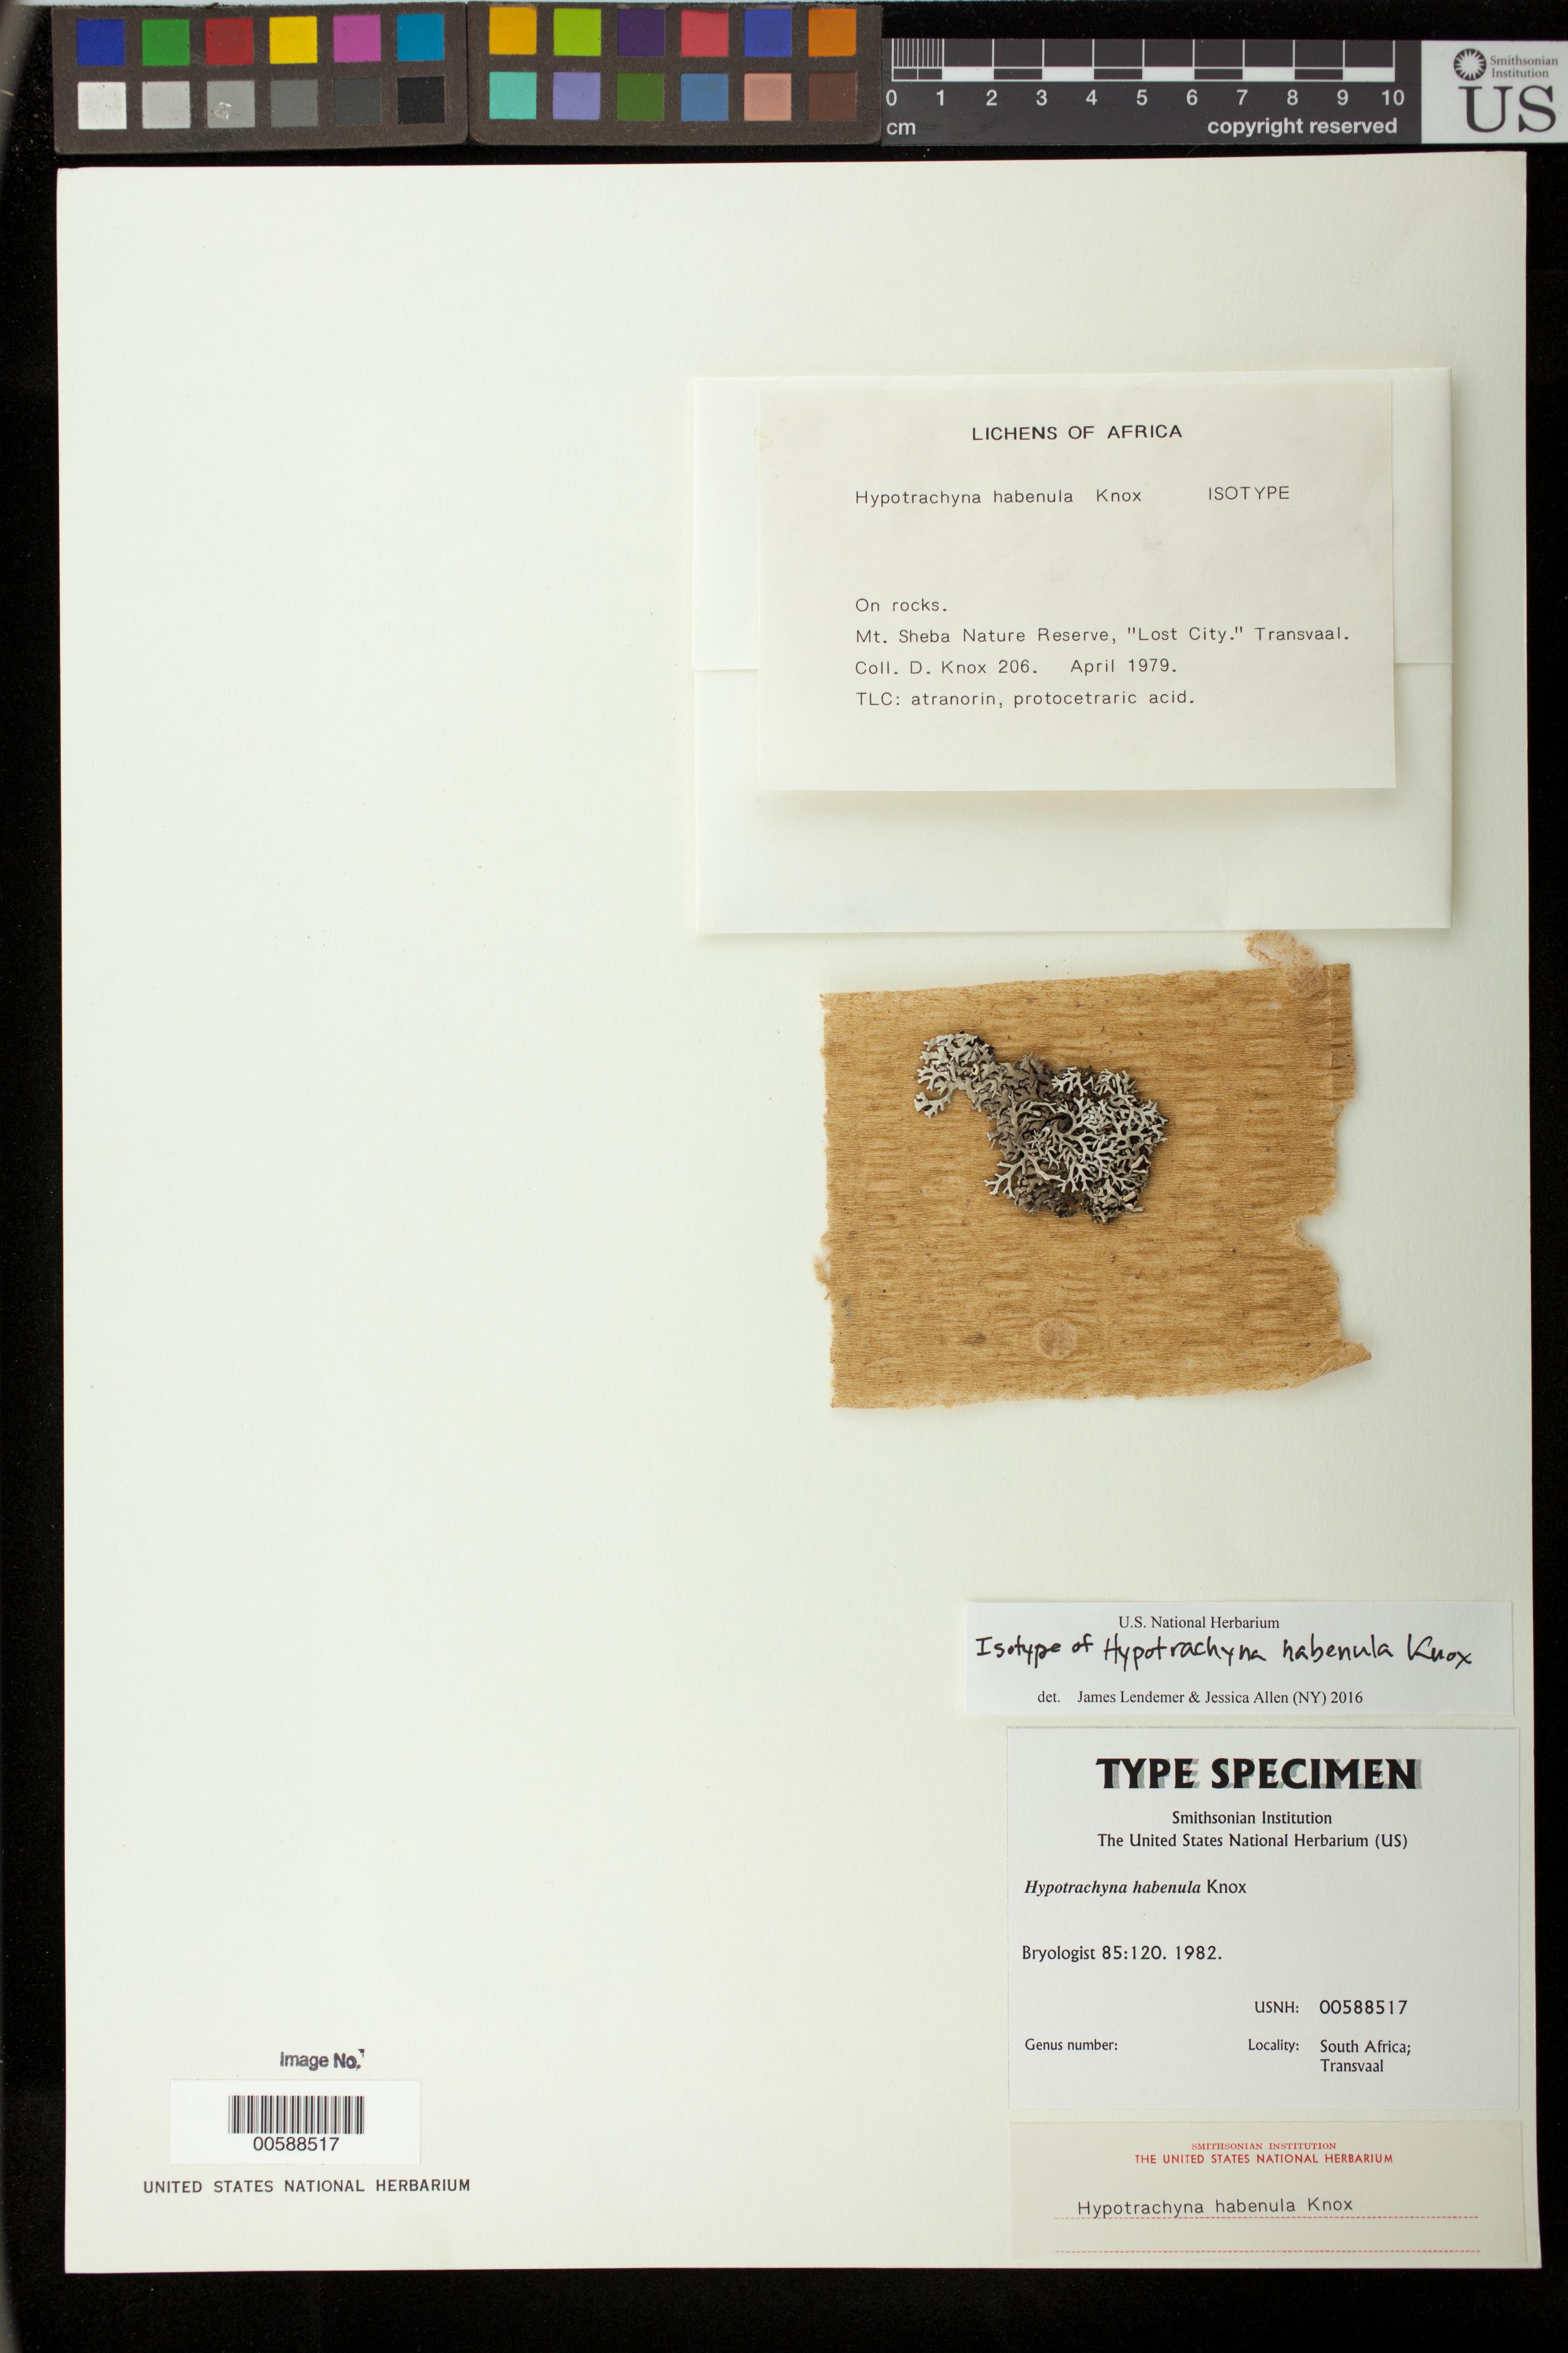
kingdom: Fungi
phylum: Ascomycota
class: Lecanoromycetes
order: Lecanorales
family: Parmeliaceae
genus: Hypotrachyna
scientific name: Hypotrachyna habenula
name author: M.D.E. Knox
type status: Isotype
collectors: M. D. E. Knox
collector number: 206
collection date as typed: Apr 1979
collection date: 1979-04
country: South Africa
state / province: Mpumalanga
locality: Mount Sheba Nature Reserve, Lost City. Transvaal